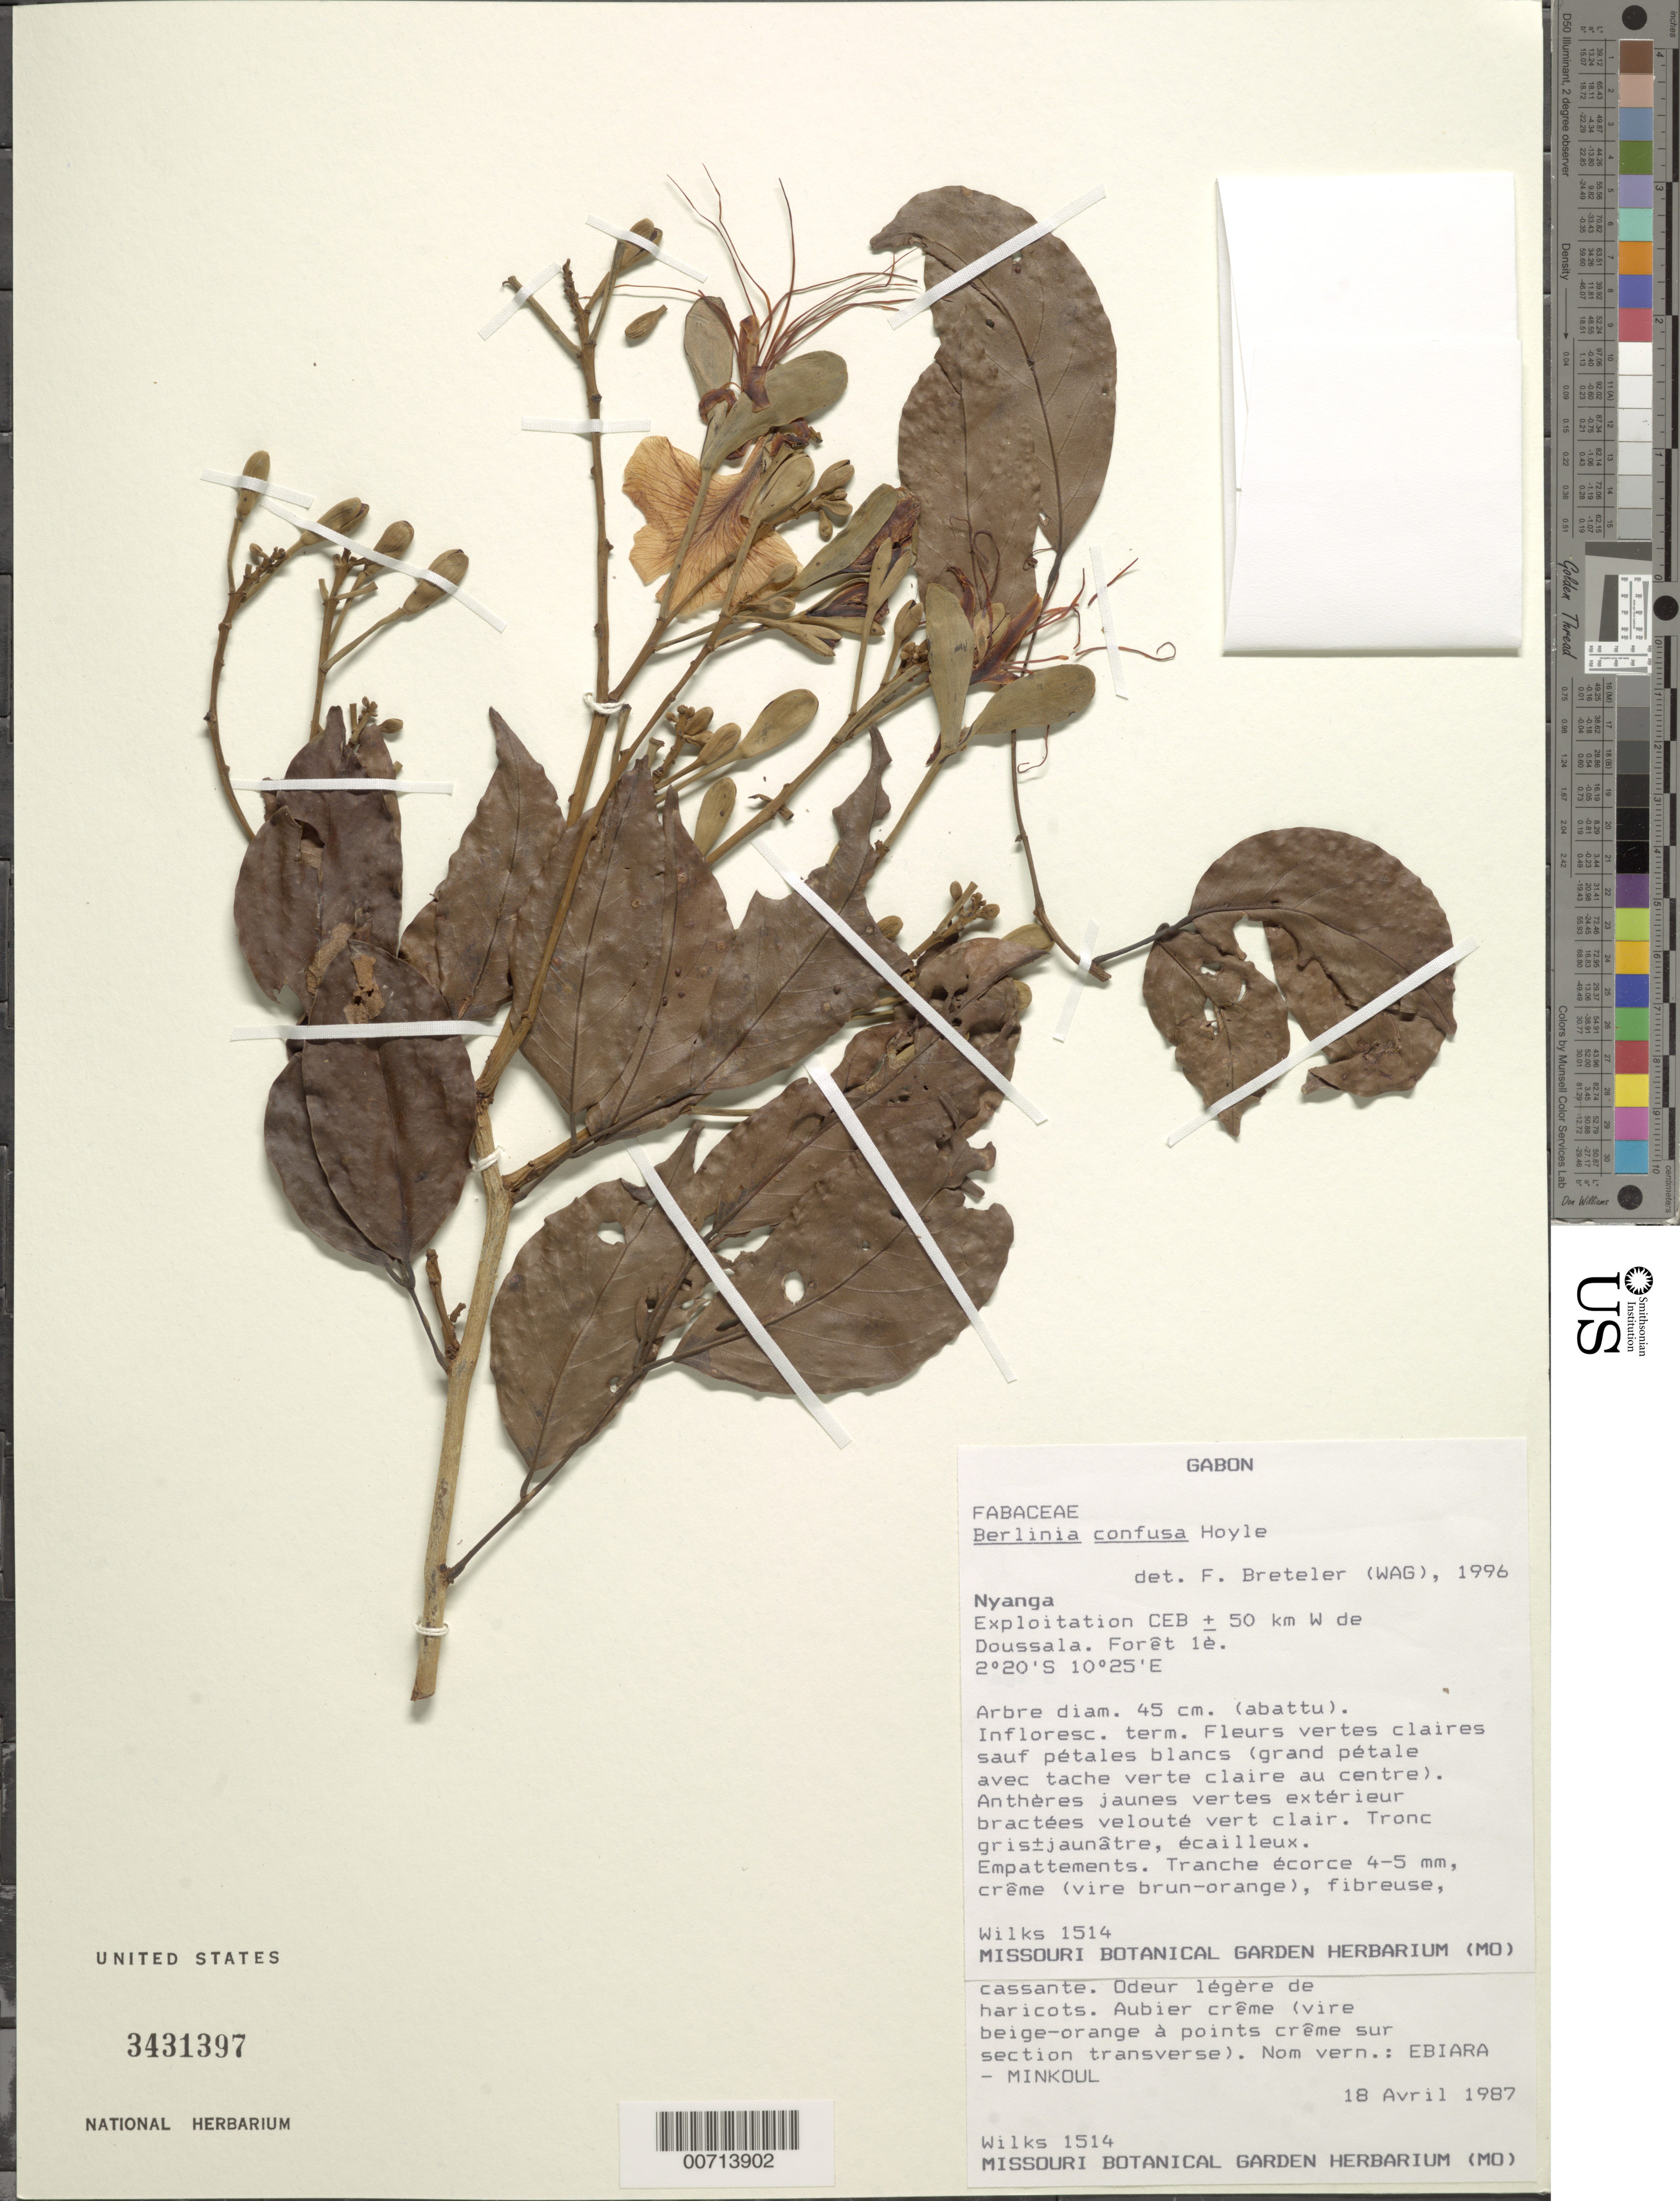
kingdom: Plantae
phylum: Tracheophyta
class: Magnoliopsida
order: Fabales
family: Fabaceae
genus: Berlinia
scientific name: Berlinia confusa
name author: Hoyle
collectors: Wilks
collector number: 1514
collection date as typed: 18 Apr 1987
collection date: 1987-04-18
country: Gabon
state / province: Nyanga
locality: W of Doussala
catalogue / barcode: US 3431397